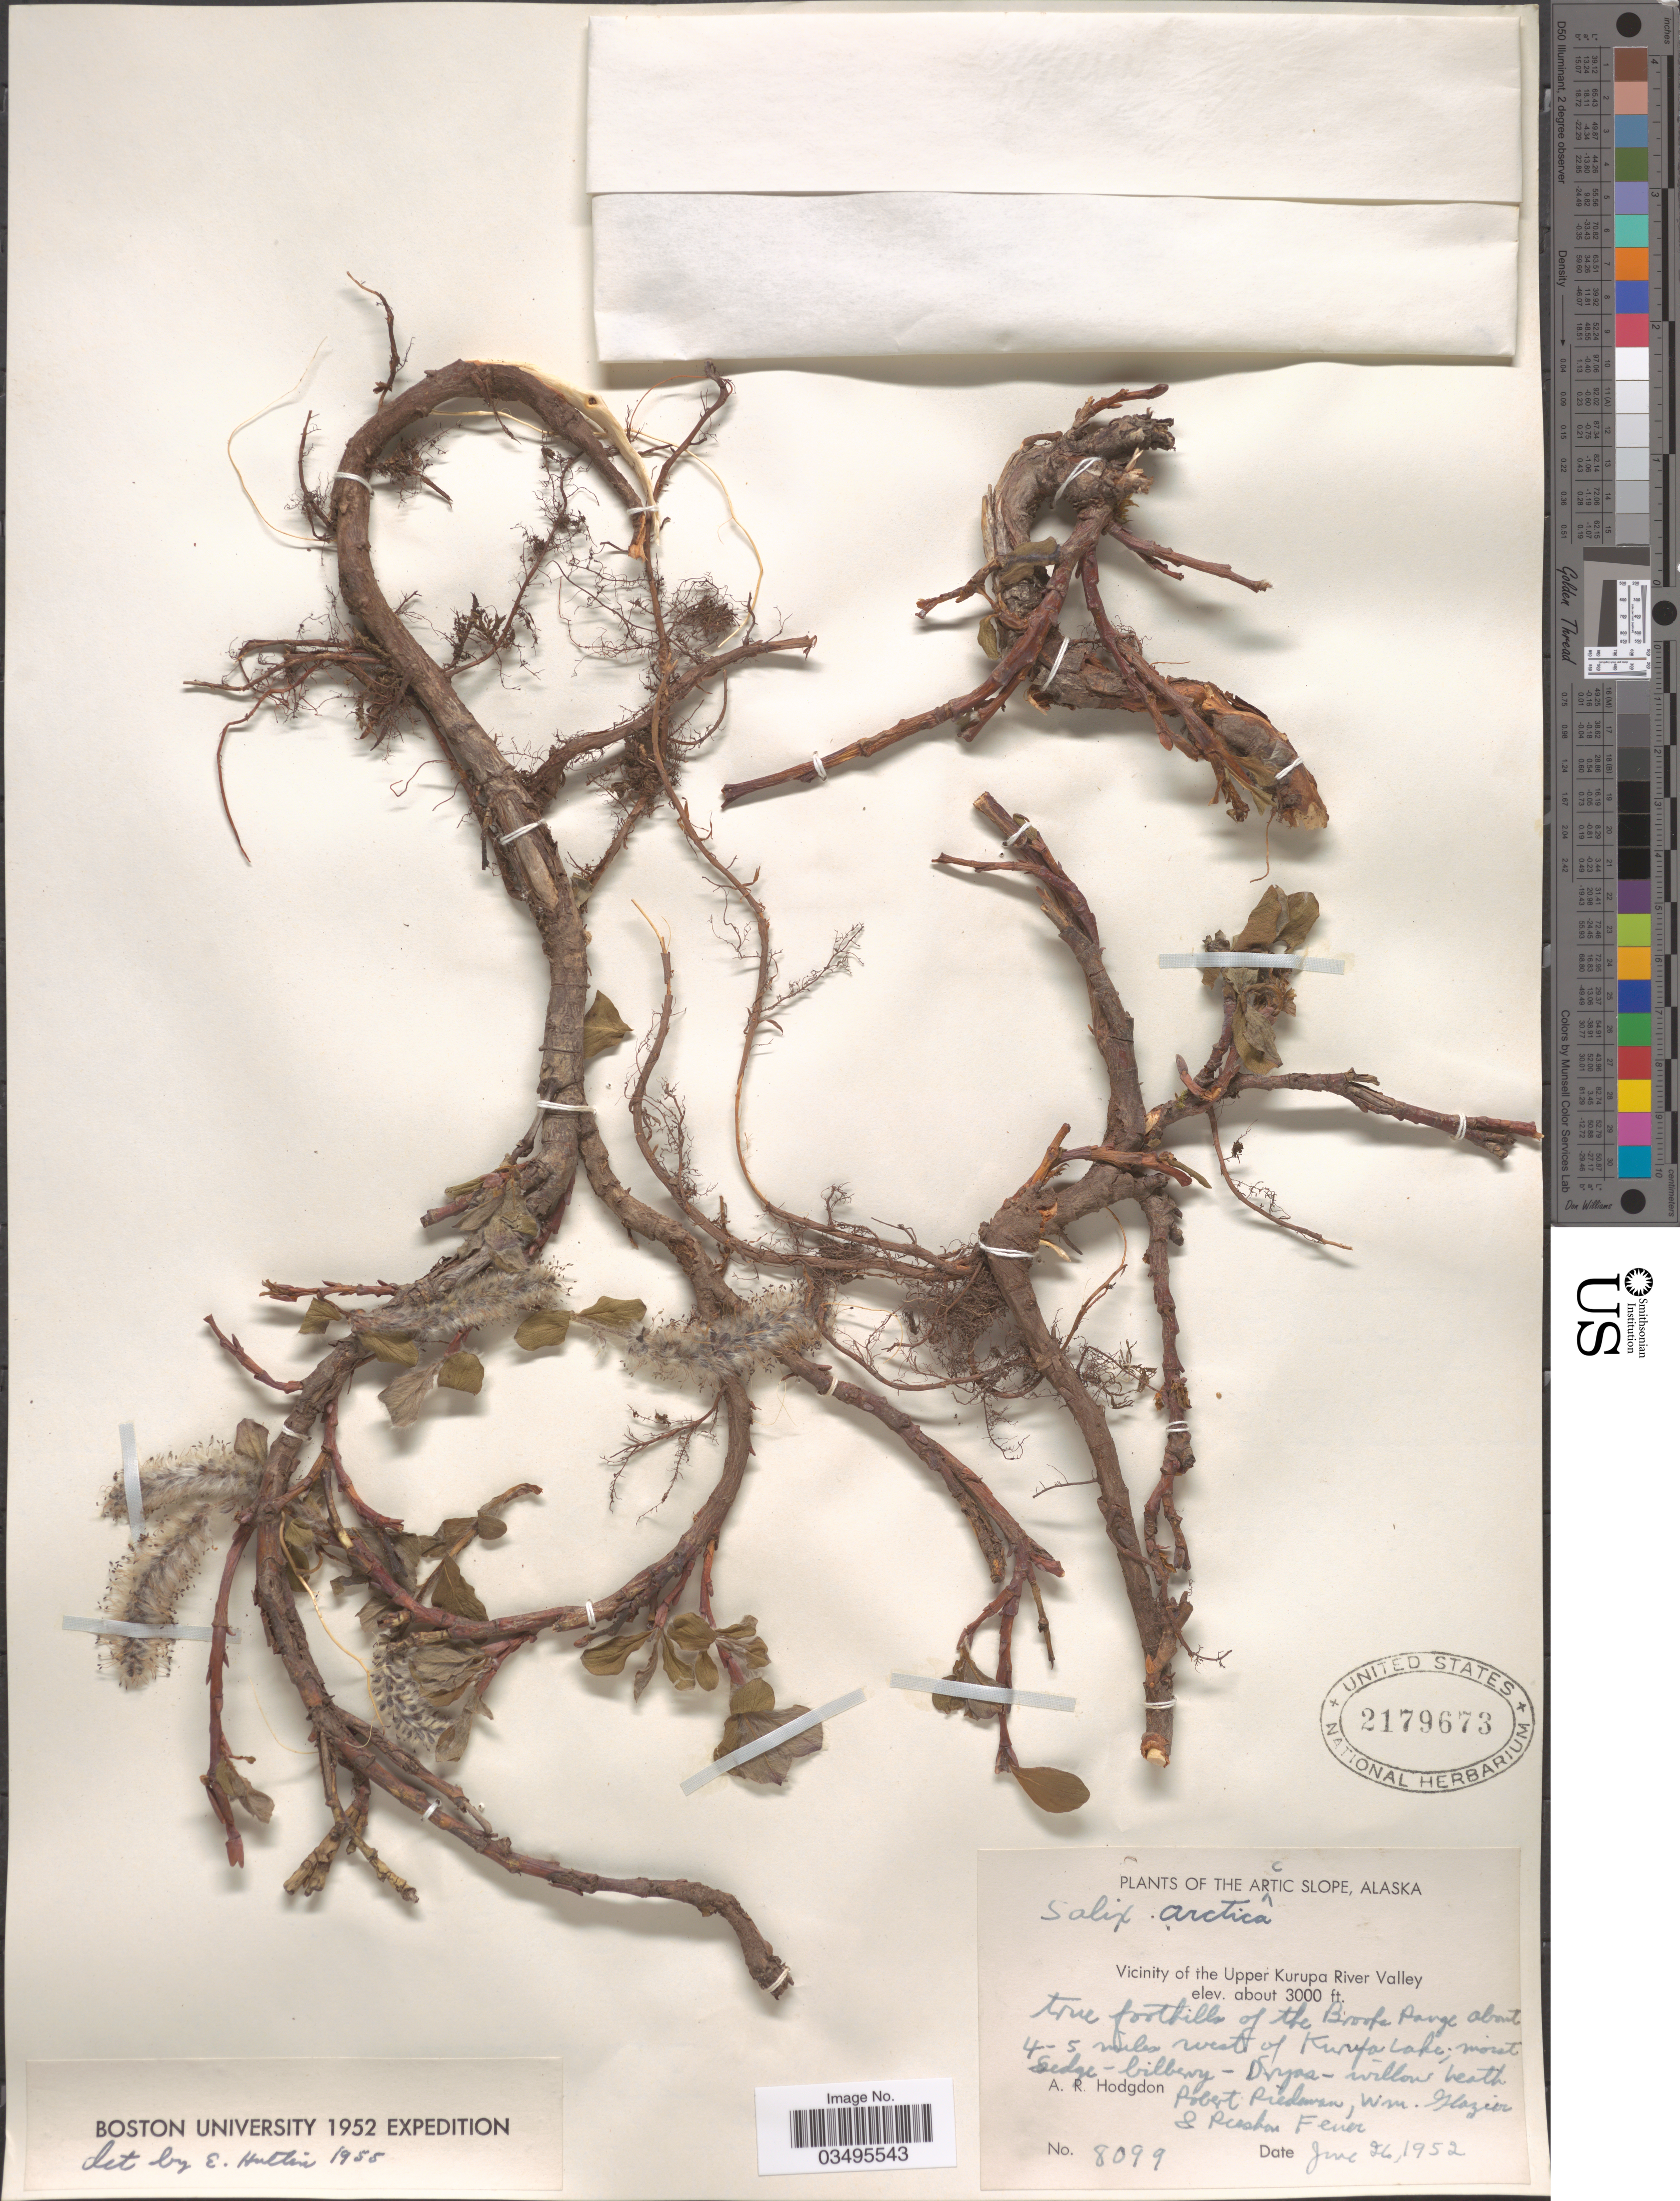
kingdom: Plantae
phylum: Tracheophyta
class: Magnoliopsida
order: Malpighiales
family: Salicaceae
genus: Salix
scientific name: Salix arctica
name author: Pall.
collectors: A. R. Hodgdon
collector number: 8099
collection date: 1952-06-26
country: United States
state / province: Alaska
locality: The Arctic Slope. Vicinity of the Upper Kurupa River Valley. True foothills of the Brooks Range about 4-5 miles west of Kurupa Lake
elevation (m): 914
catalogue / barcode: US 2179673